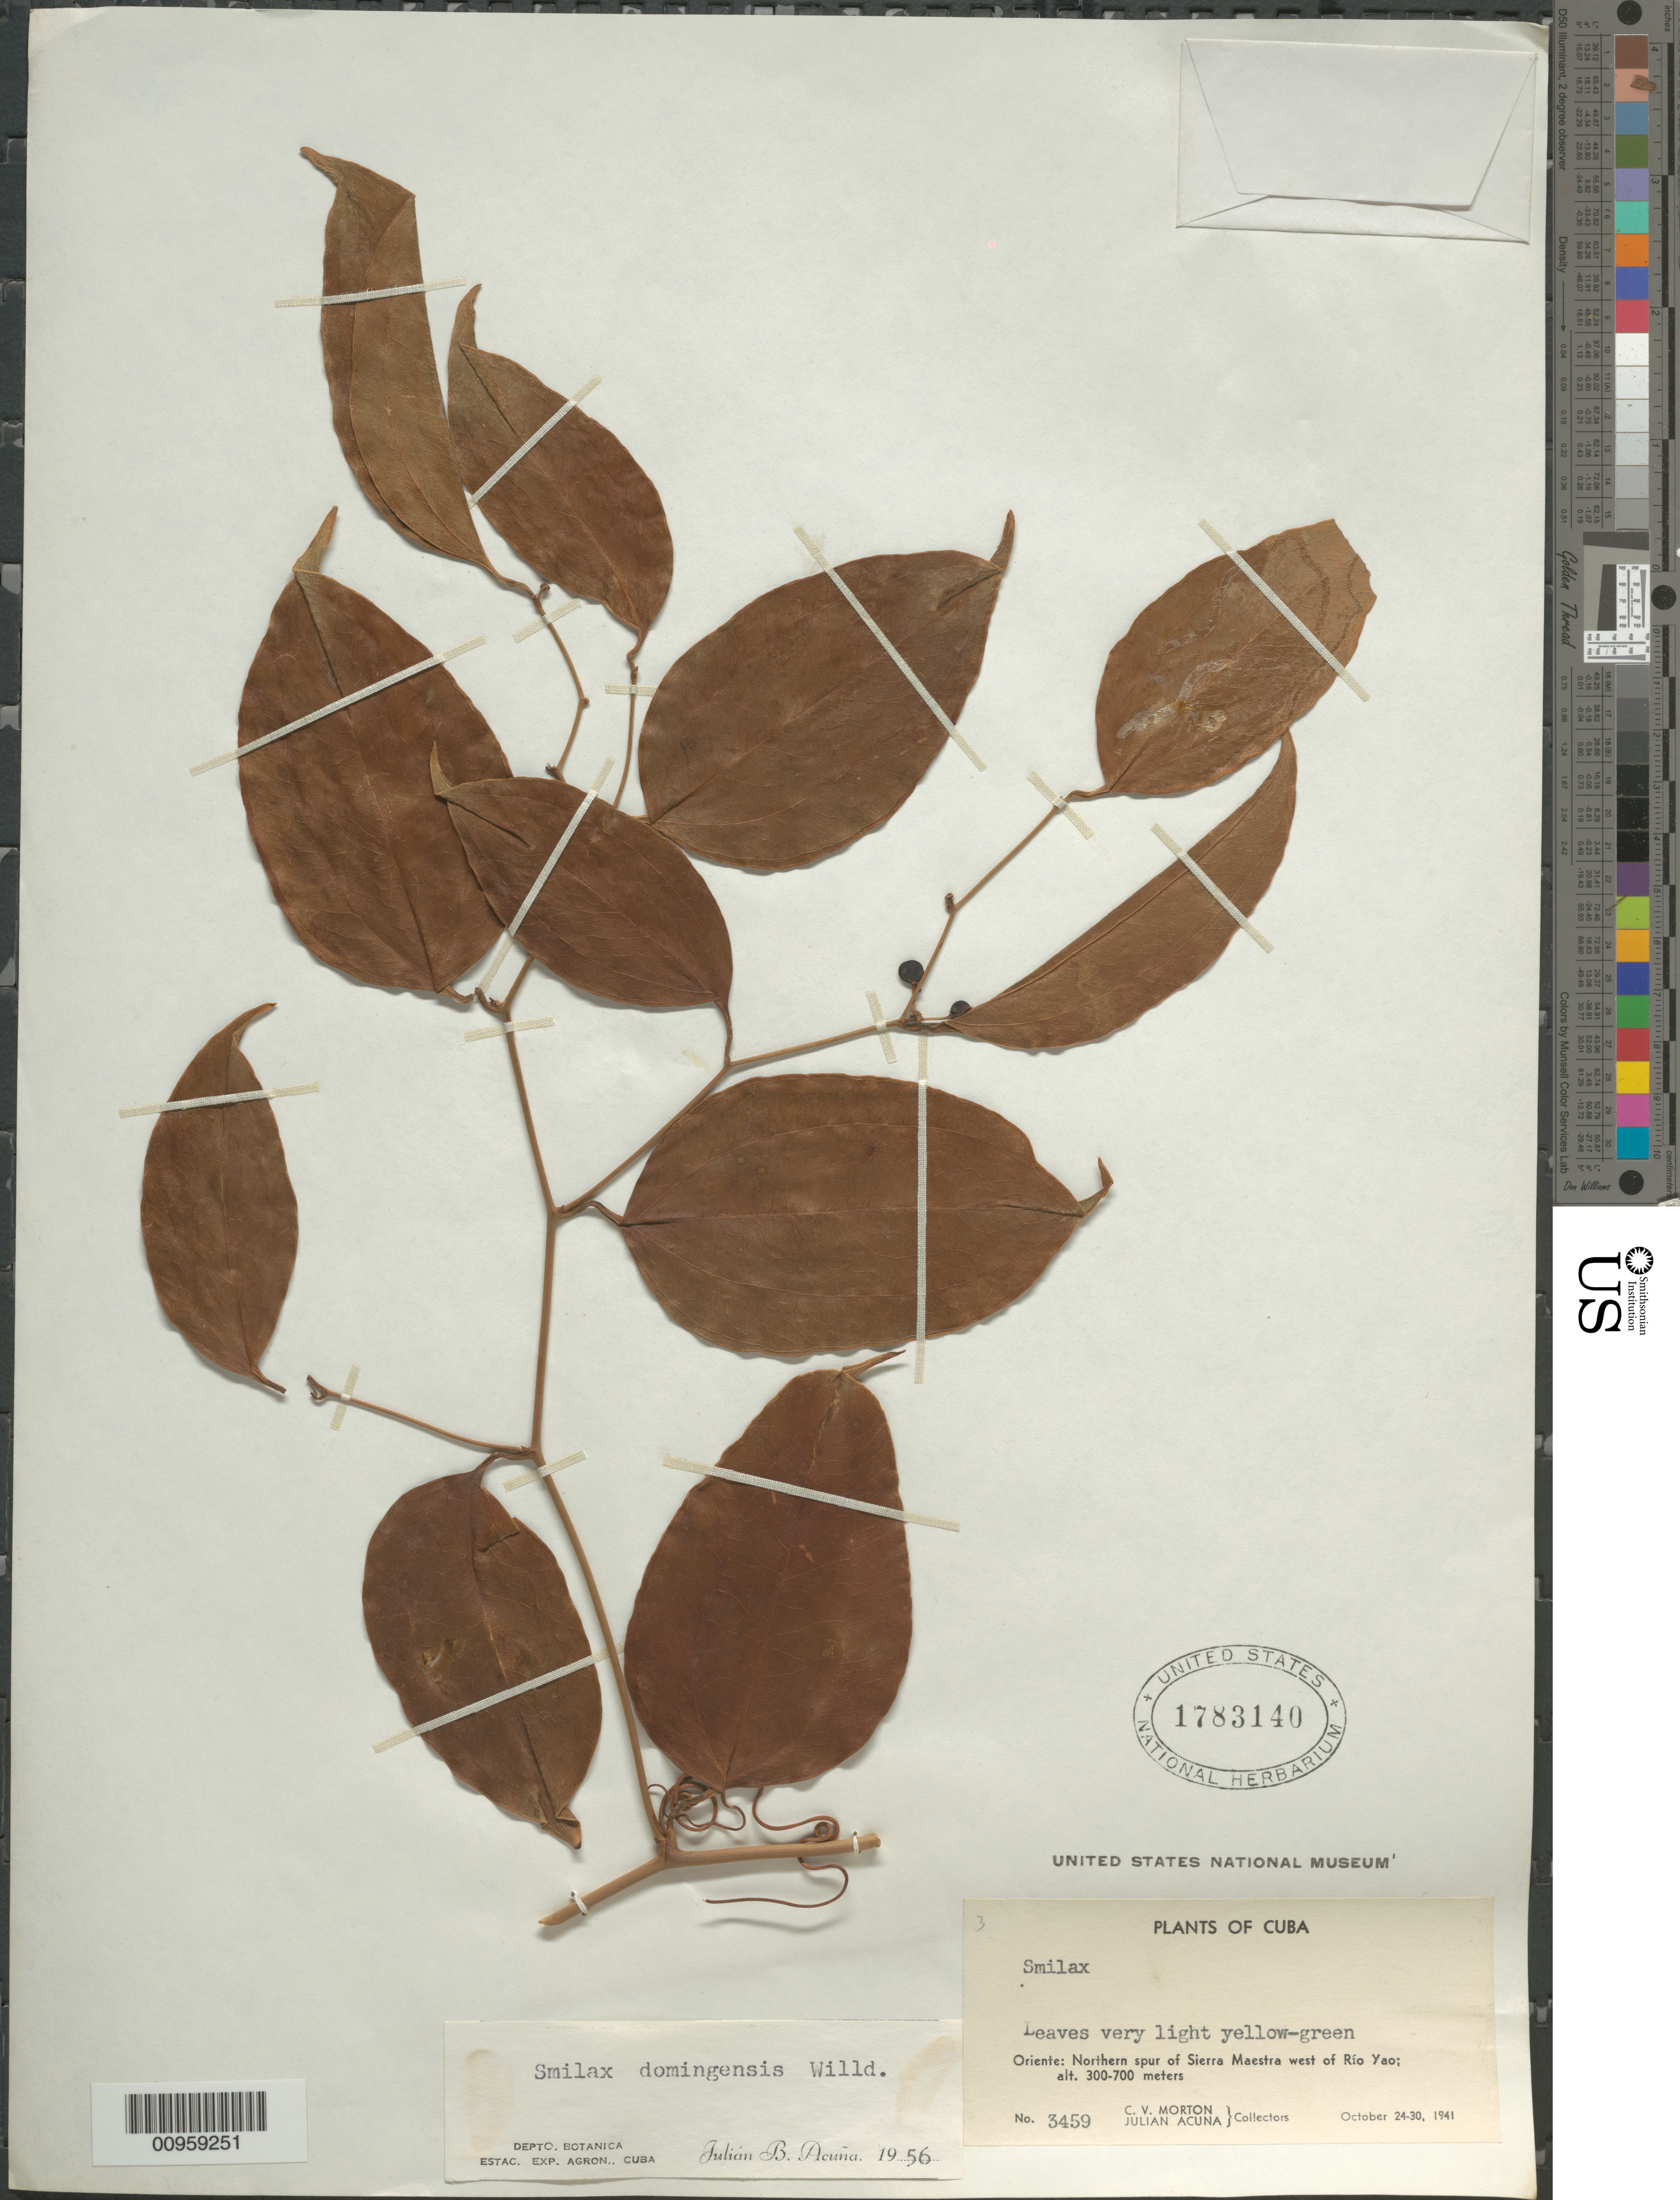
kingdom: Plantae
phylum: Tracheophyta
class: Liliopsida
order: Liliales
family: Smilacaceae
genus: Smilax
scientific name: Smilax domingensis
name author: Willd.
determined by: Acuña, J. B.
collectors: C. V. Morton & J. Acuña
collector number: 3459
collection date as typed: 24 Oct 1941 to 30 Oct 1941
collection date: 1941-10-24/1941-10-30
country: Cuba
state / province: Oriente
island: Cuba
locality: Northern spur of Sierra Maestra, W of Río Yao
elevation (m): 300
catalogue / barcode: US 1783140